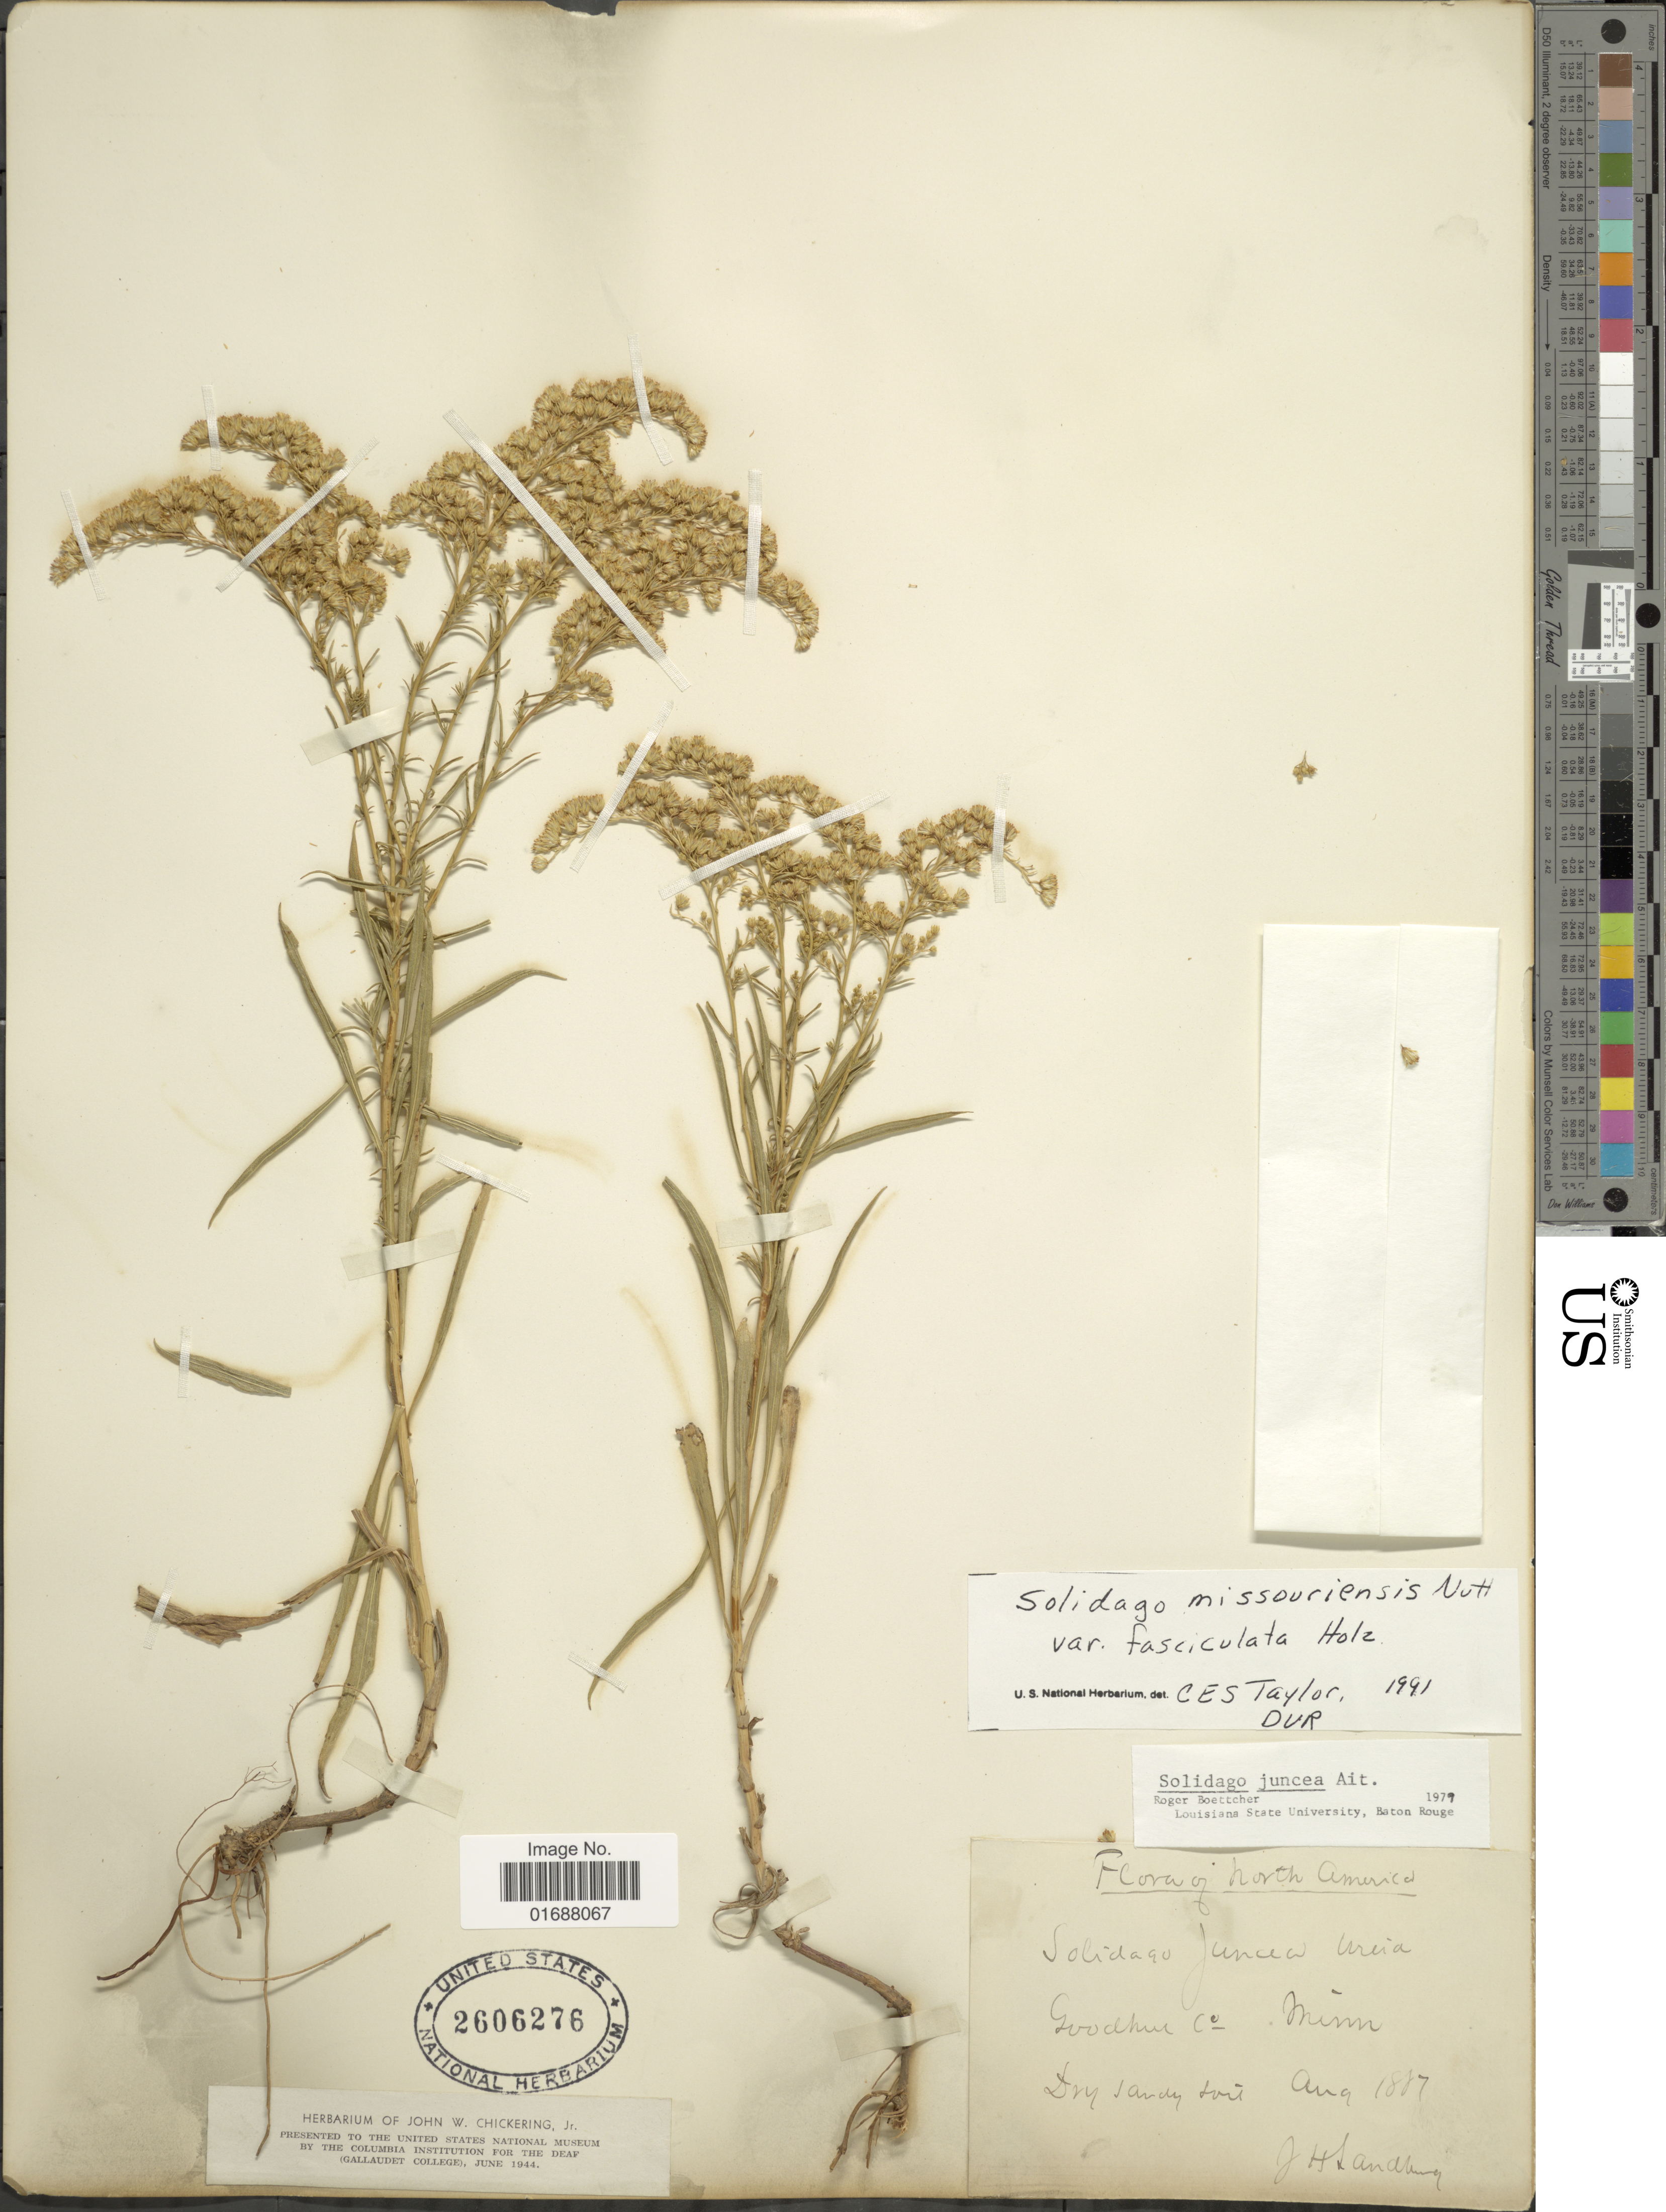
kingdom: Plantae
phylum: Tracheophyta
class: Magnoliopsida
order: Asterales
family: Asteraceae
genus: Solidago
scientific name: Solidago missouriensis var. fasciculata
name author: Holz.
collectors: J. Landburg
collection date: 1887-08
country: United States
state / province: Minnesota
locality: Goodhue Co.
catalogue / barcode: US 2606276